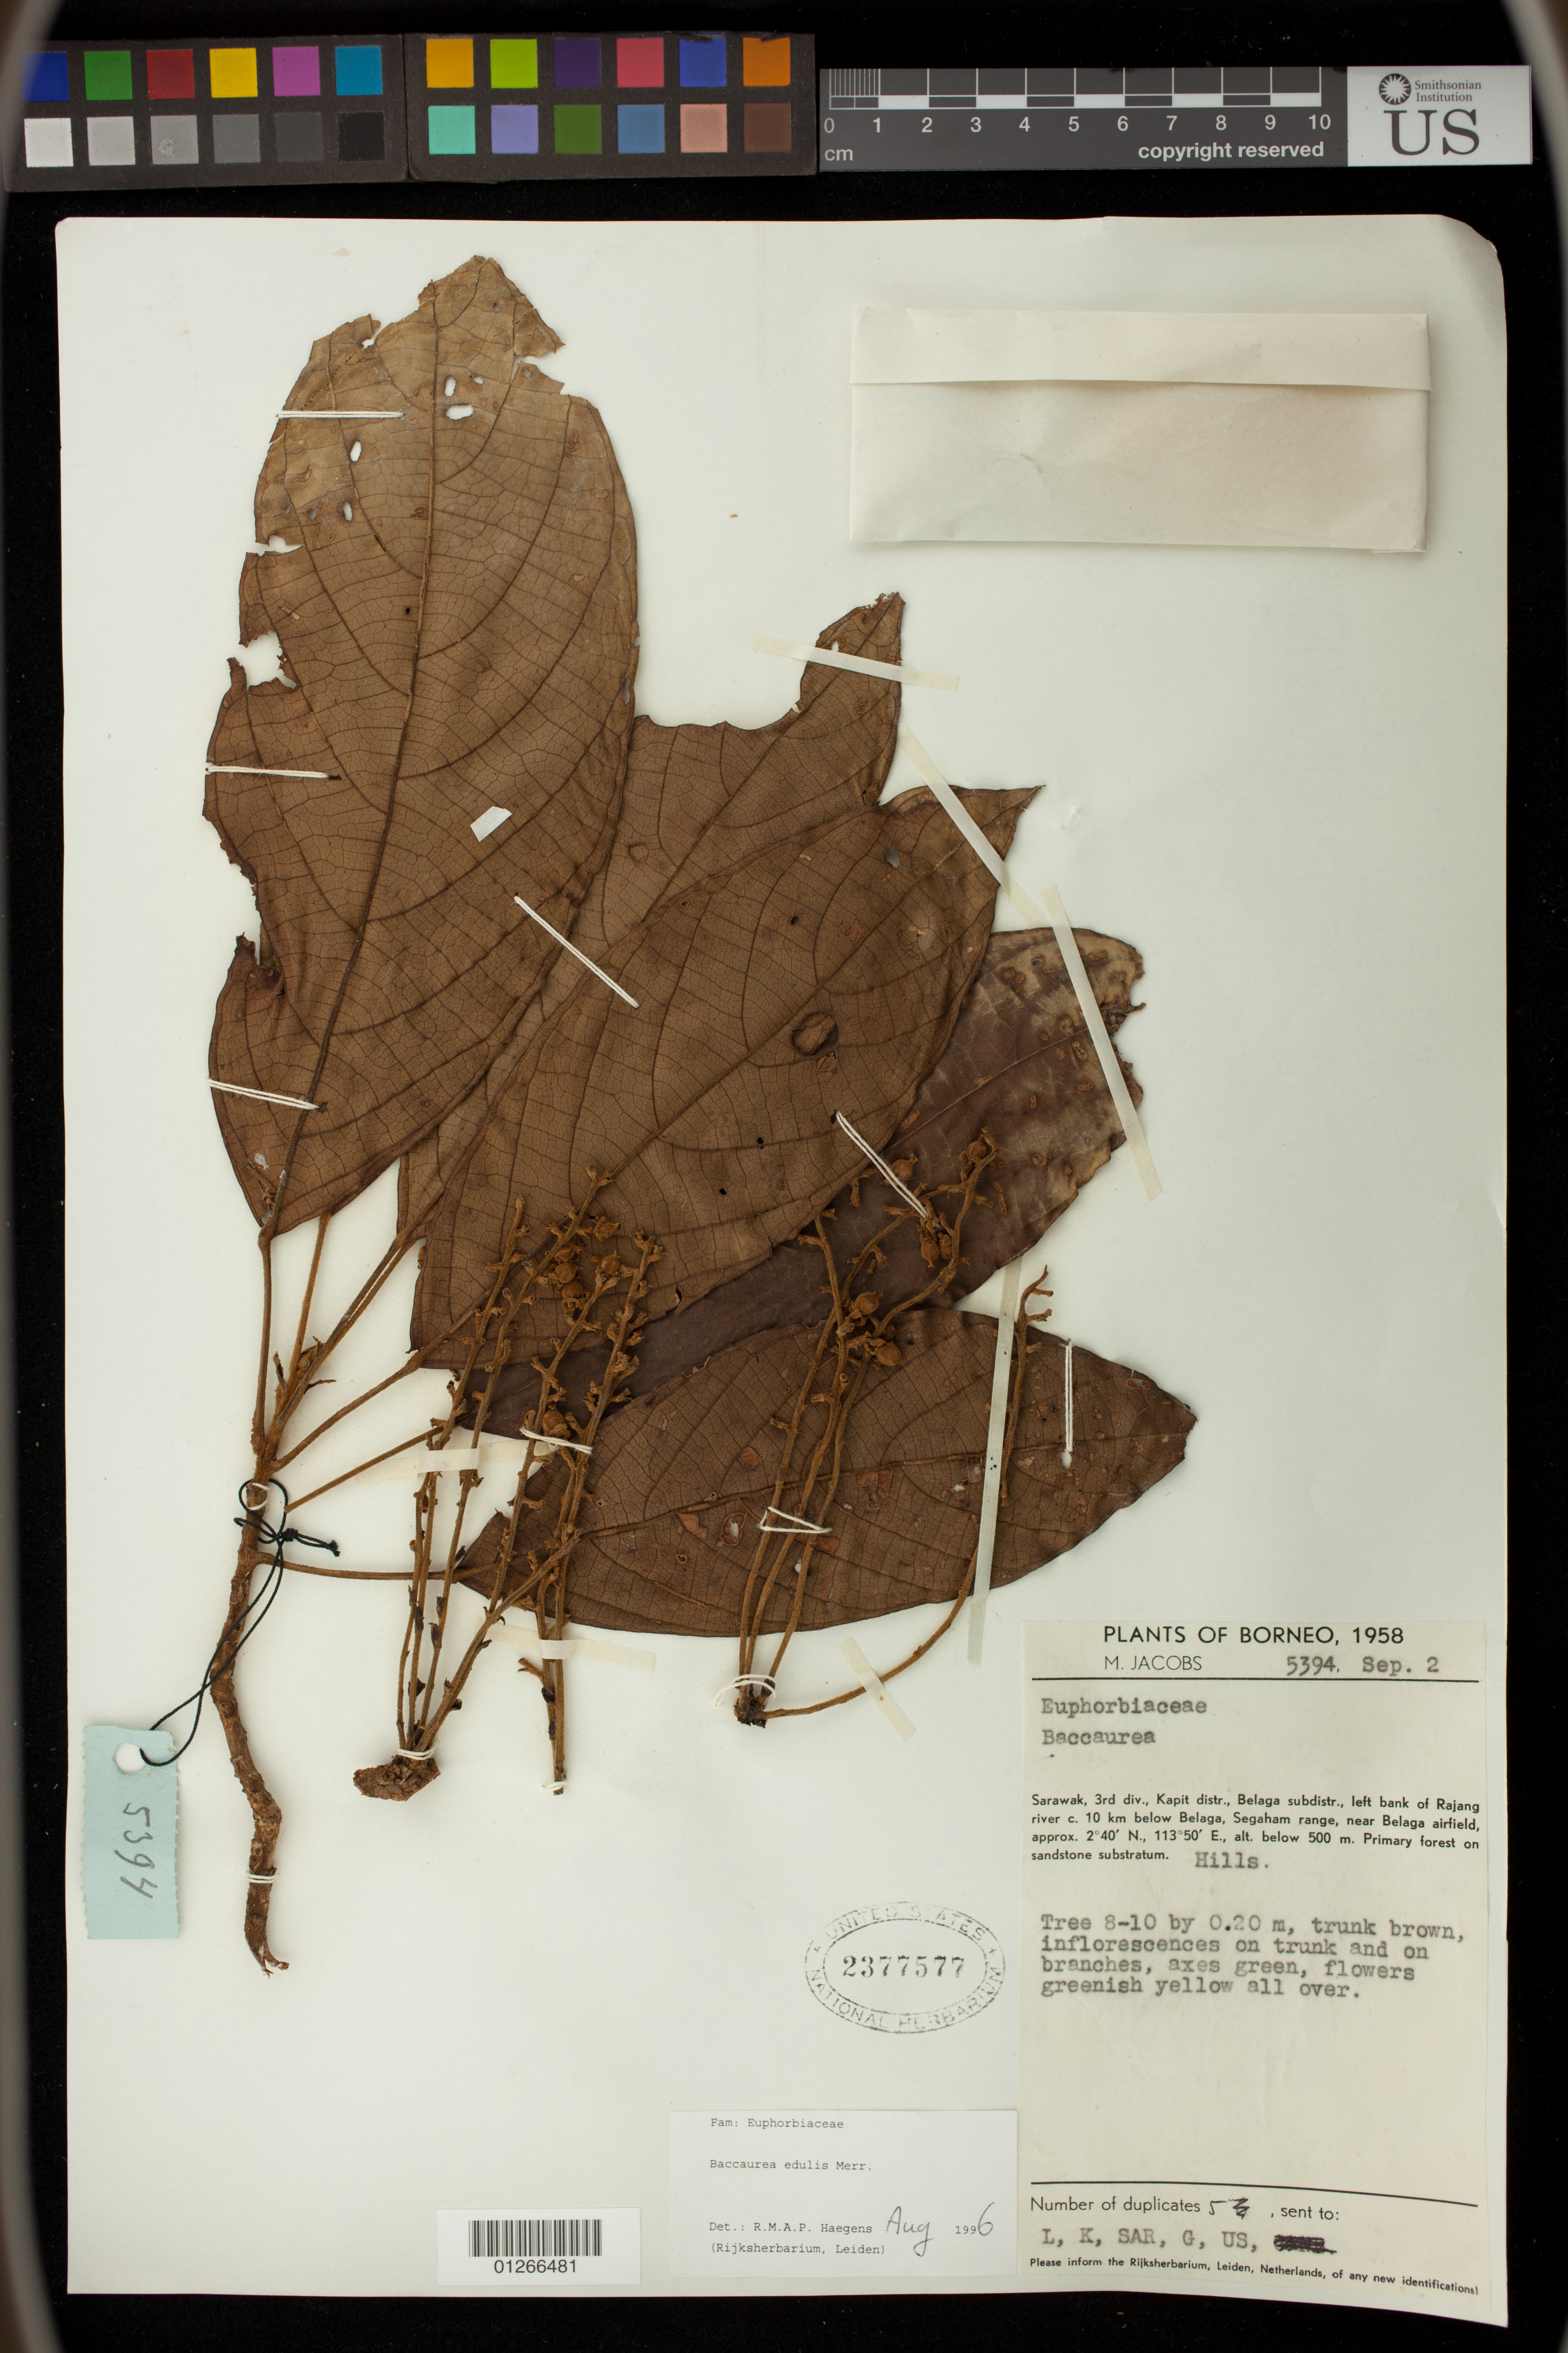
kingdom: Plantae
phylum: Tracheophyta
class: Magnoliopsida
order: Malpighiales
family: Phyllanthaceae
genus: Baccaurea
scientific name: Baccaurea dulcis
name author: (Jack) Müll. Arg.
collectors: M. Jacobs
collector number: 5228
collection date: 1958-08-21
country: Malaysia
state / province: Sarawak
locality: Sarawak, 3rd div., Kkapit distr., Belaga subdistr., left bank of Rajang river c. 10 km below Belaga, Segaham range, near Belaga airfield.